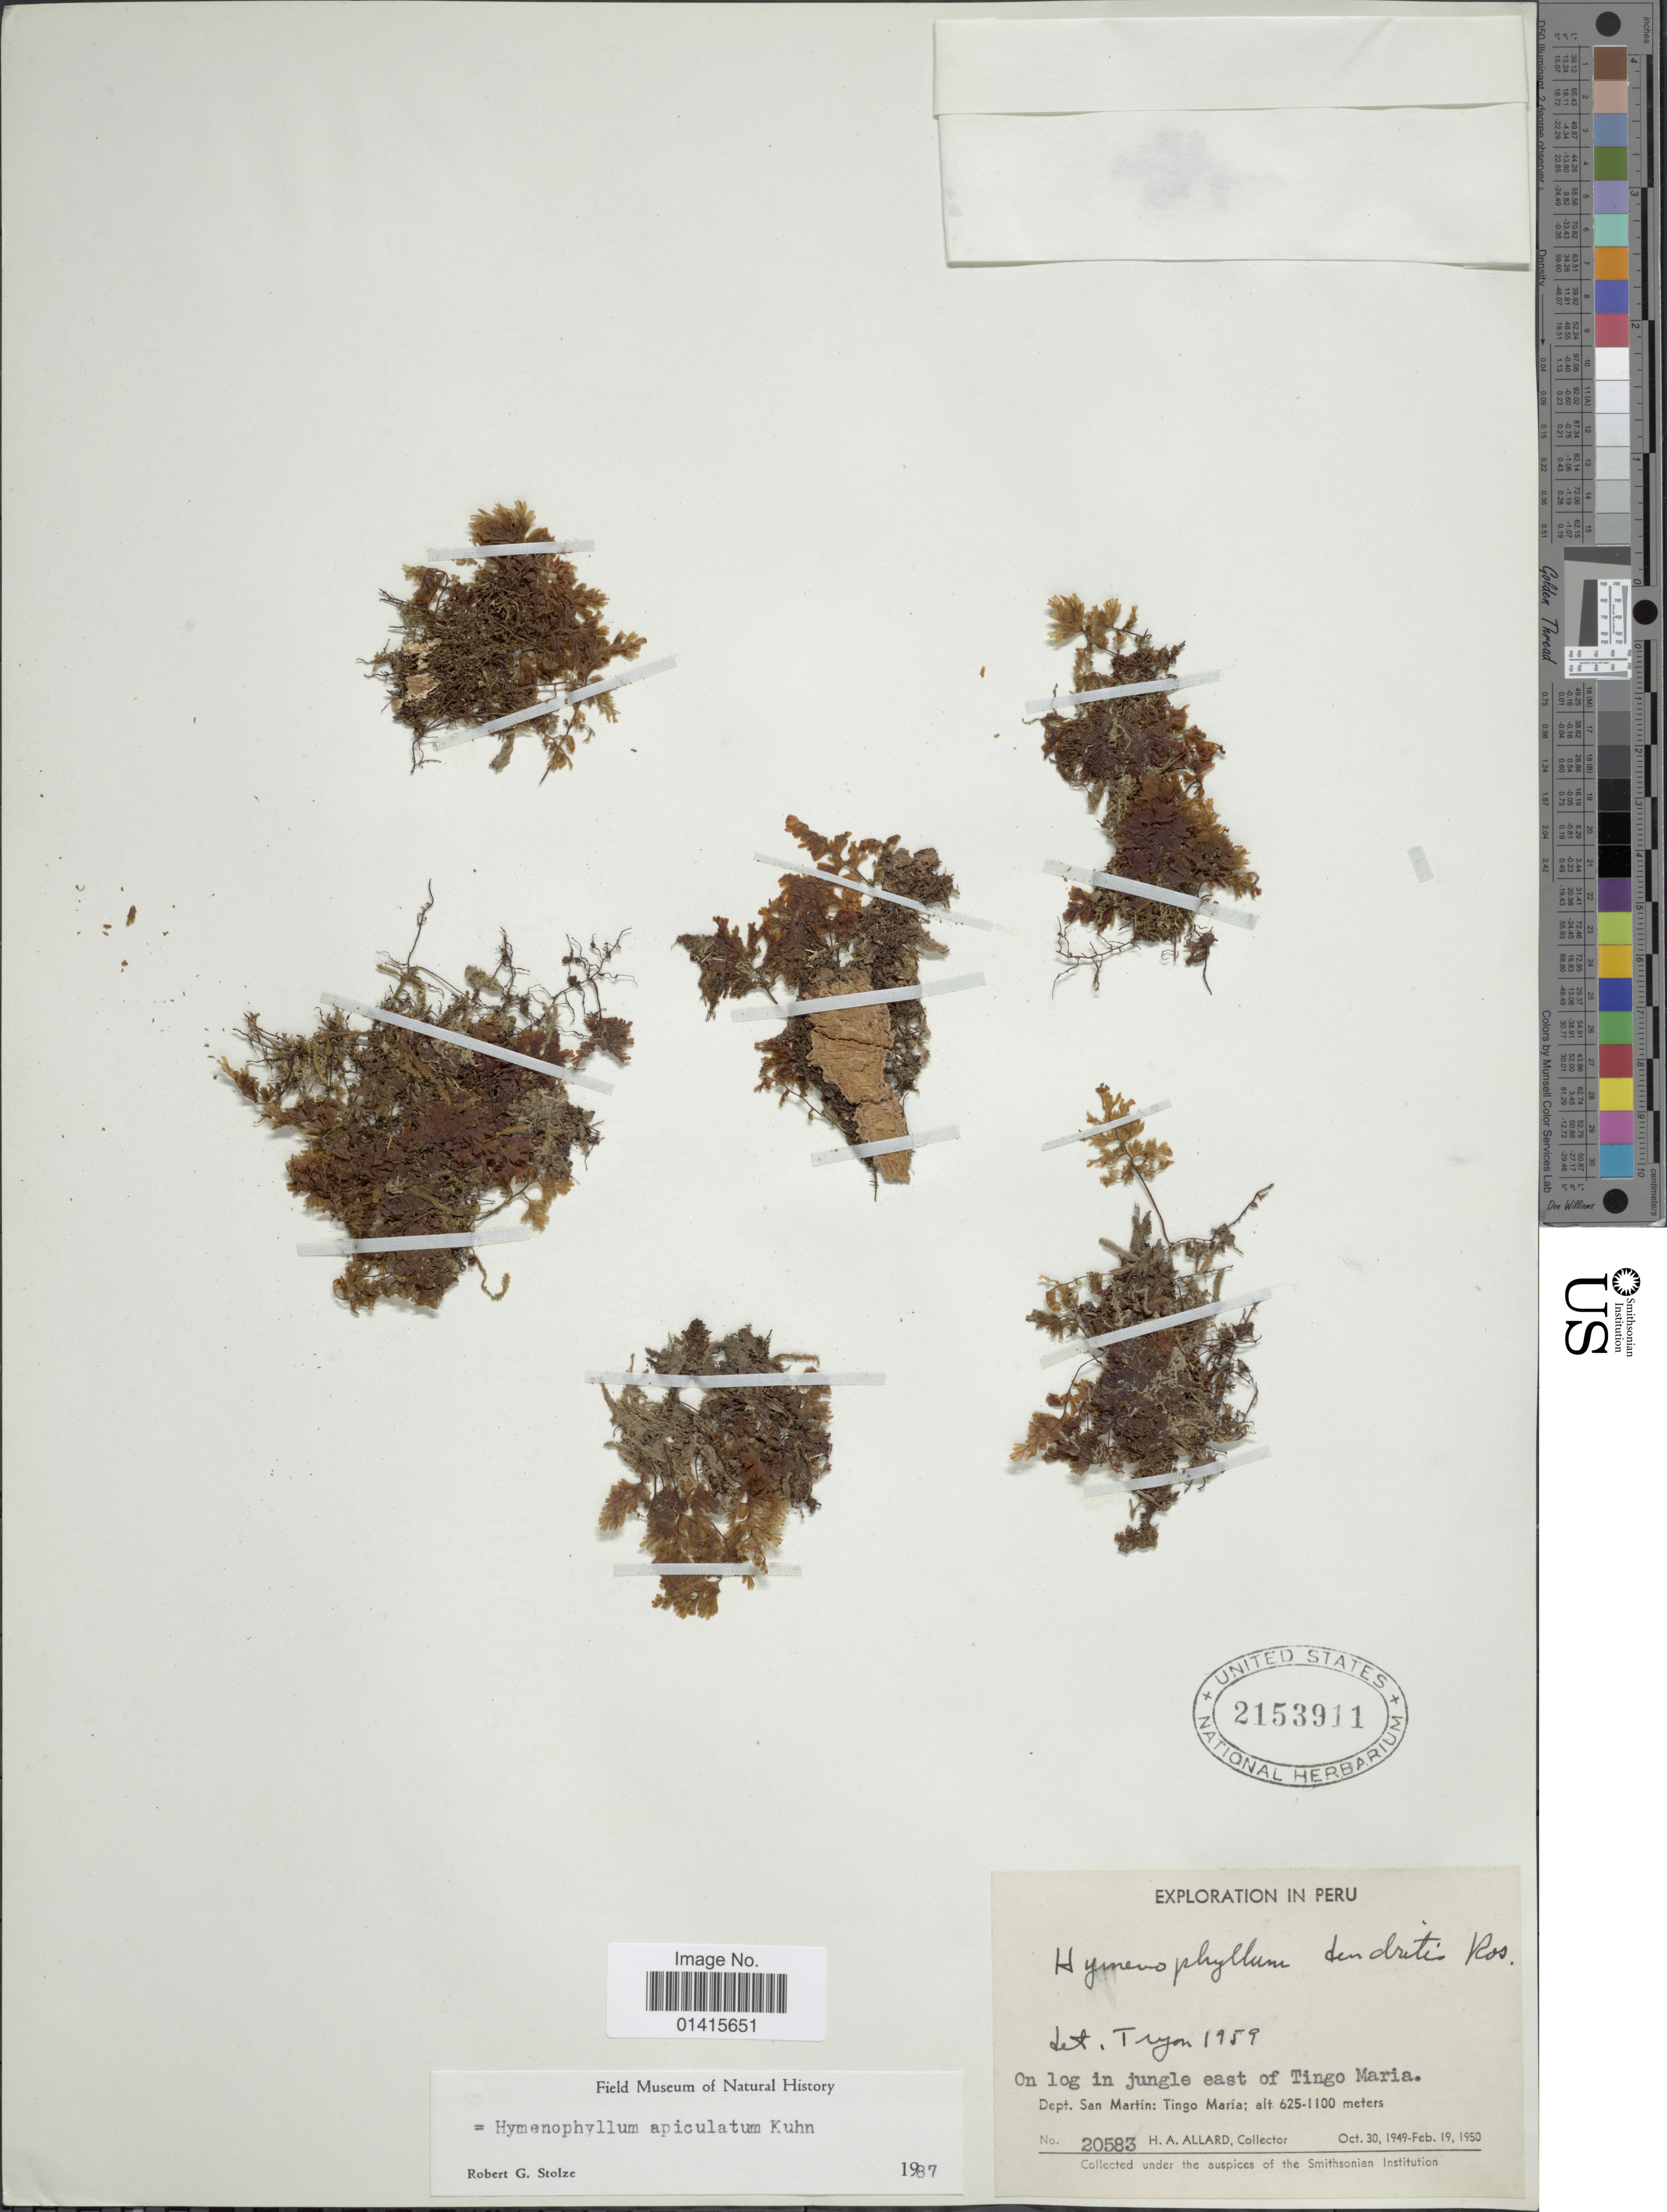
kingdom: Plantae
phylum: Tracheophyta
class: Polypodiopsida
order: Hymenophyllales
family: Hymenophyllaceae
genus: Hymenophyllum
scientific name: Hymenophyllum apiculatum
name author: Mett. ex Kuhn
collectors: H. A. Allard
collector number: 20583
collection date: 1949-10-30/1950-02-19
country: Peru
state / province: San Martín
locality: On log jungle East of Tingo Maria, Dept. San Martin: Tingo Maria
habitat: on log in jungle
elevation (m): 625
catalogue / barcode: US 2153911